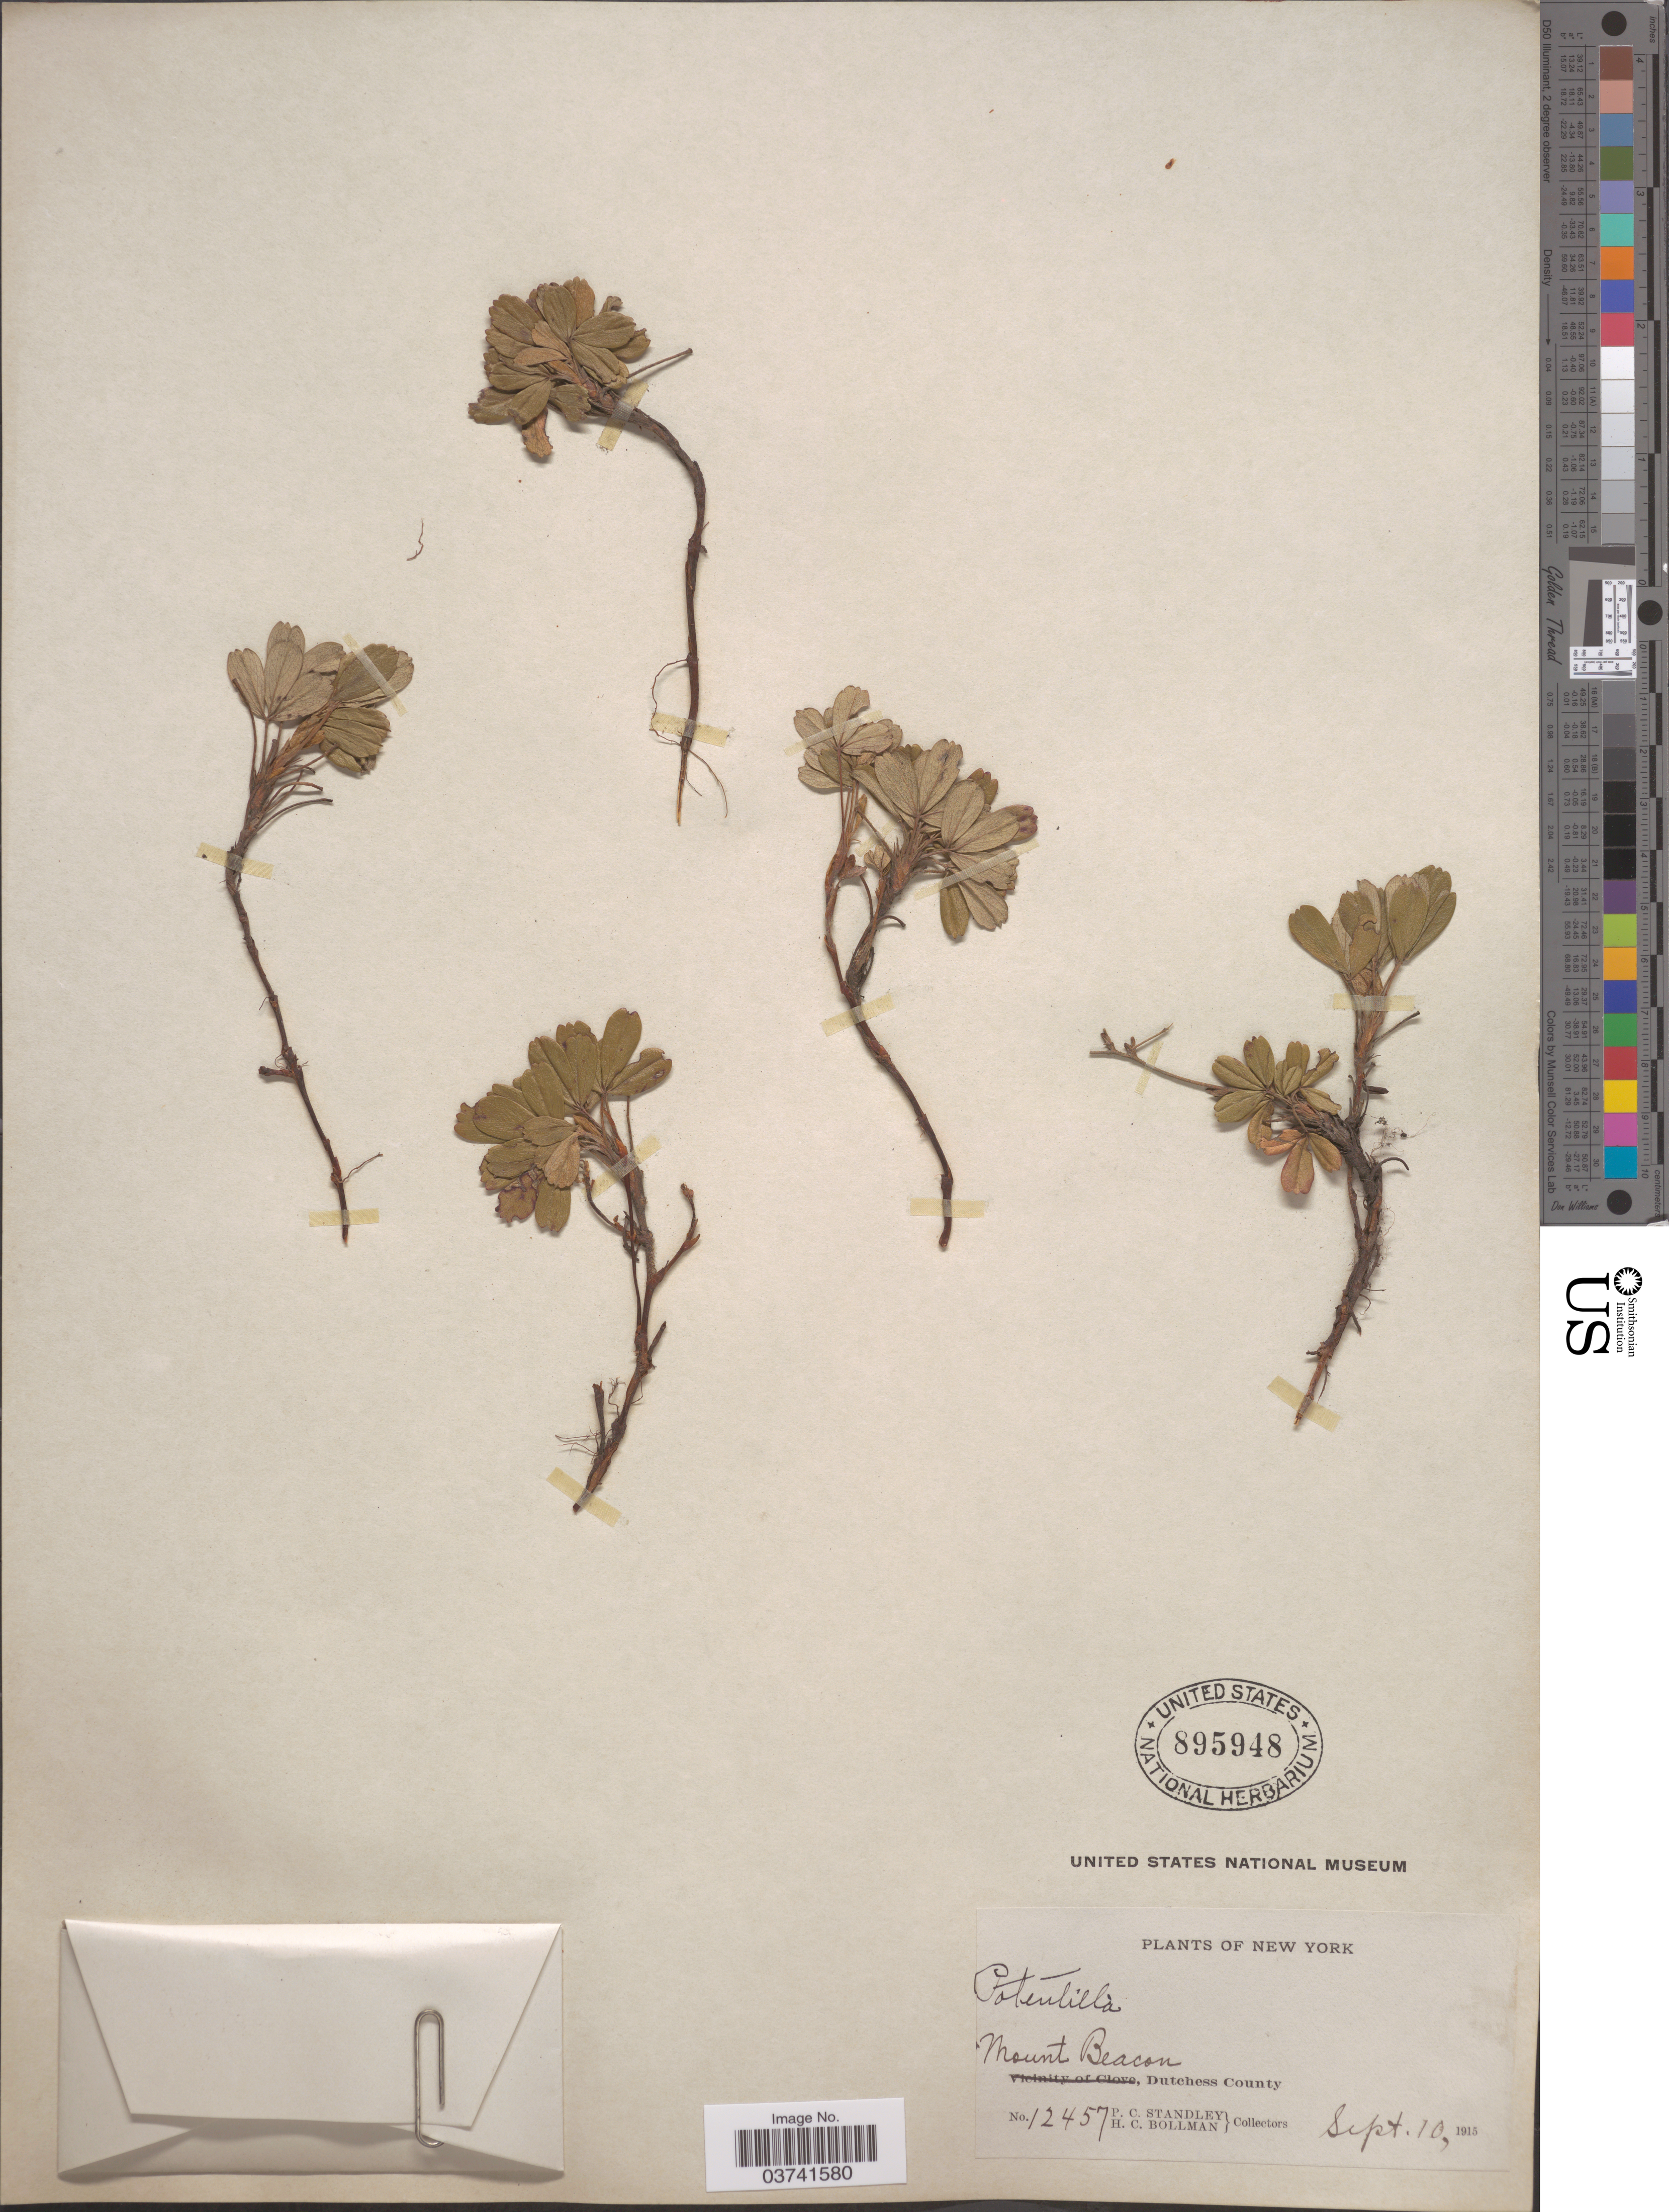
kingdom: Plantae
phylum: Tracheophyta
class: Magnoliopsida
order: Rosales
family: Rosaceae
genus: Potentilla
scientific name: Potentilla tridentata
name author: Aiton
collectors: P. C. Standley & H. C. Bollman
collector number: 12457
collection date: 1915-09-10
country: United States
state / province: New York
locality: Mount Beacon. Dutchess County.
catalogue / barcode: US 895948